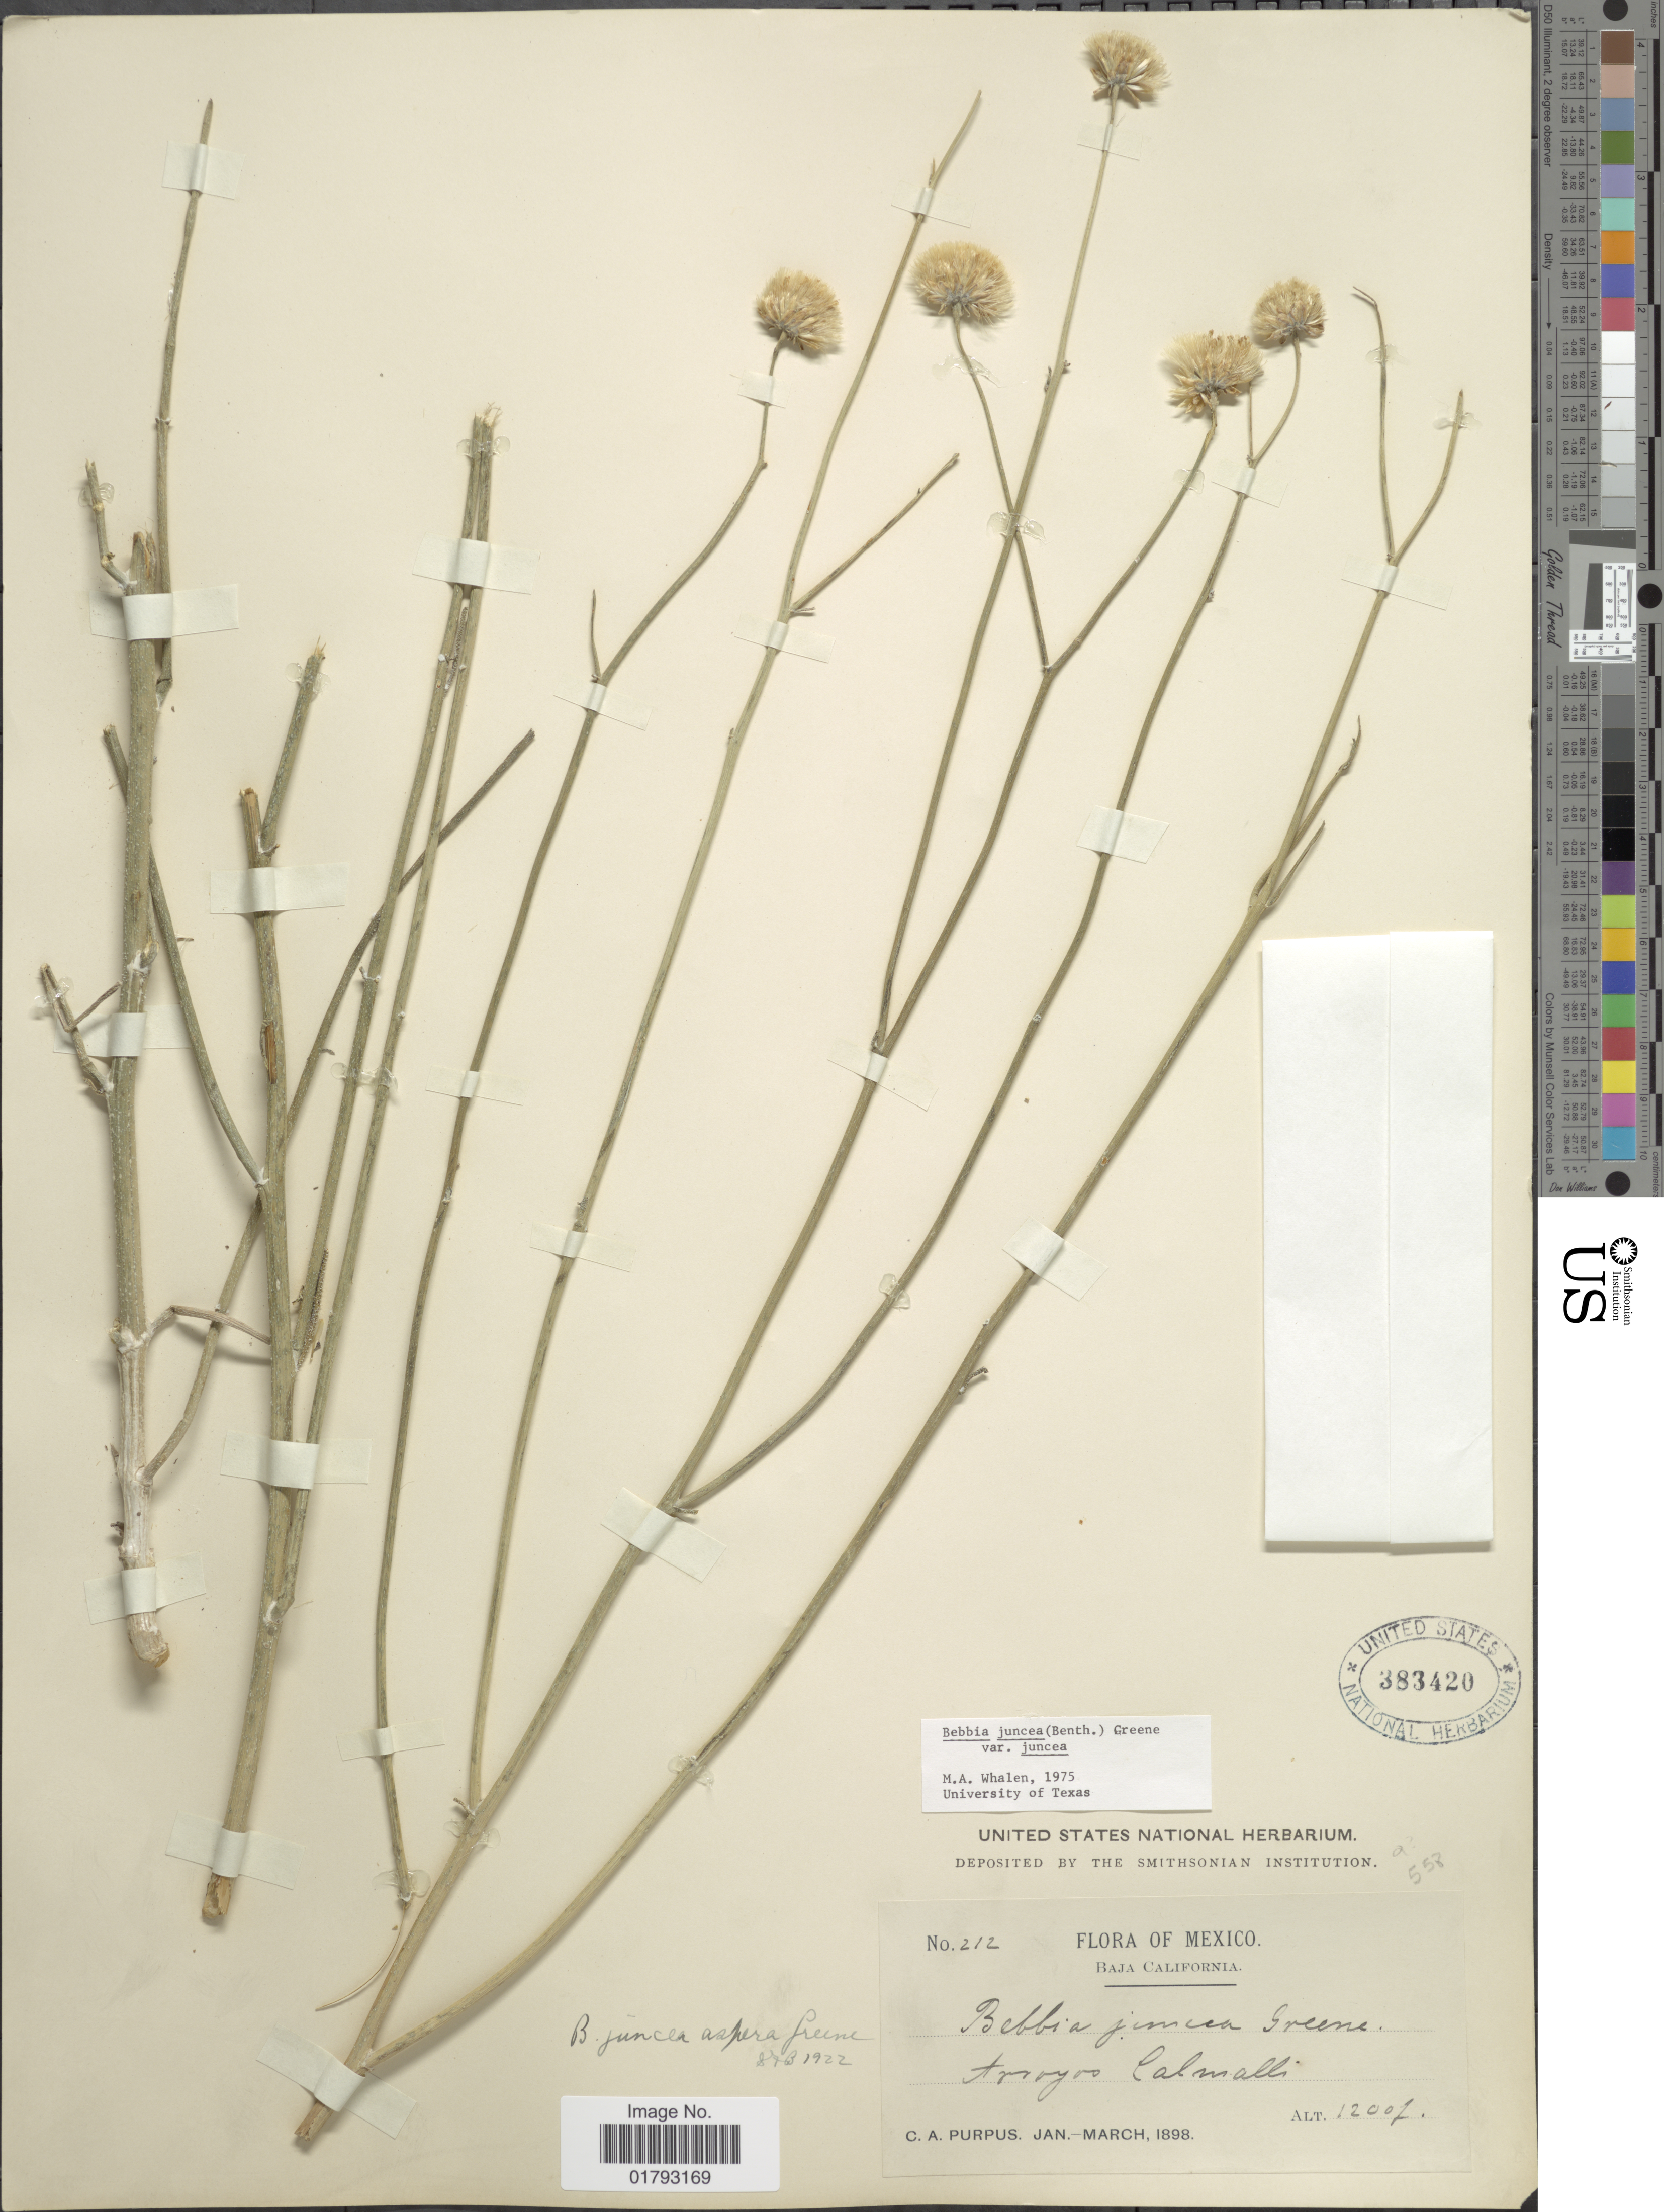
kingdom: Plantae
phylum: Tracheophyta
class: Magnoliopsida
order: Asterales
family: Asteraceae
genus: Bebbia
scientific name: Bebbia juncea var. juncea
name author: (Benth.) Greene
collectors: C. A. Purpus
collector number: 212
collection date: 1898-01/1898-03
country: Mexico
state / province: Baja California Norte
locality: Arroyos Calmalli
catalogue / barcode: US 383420